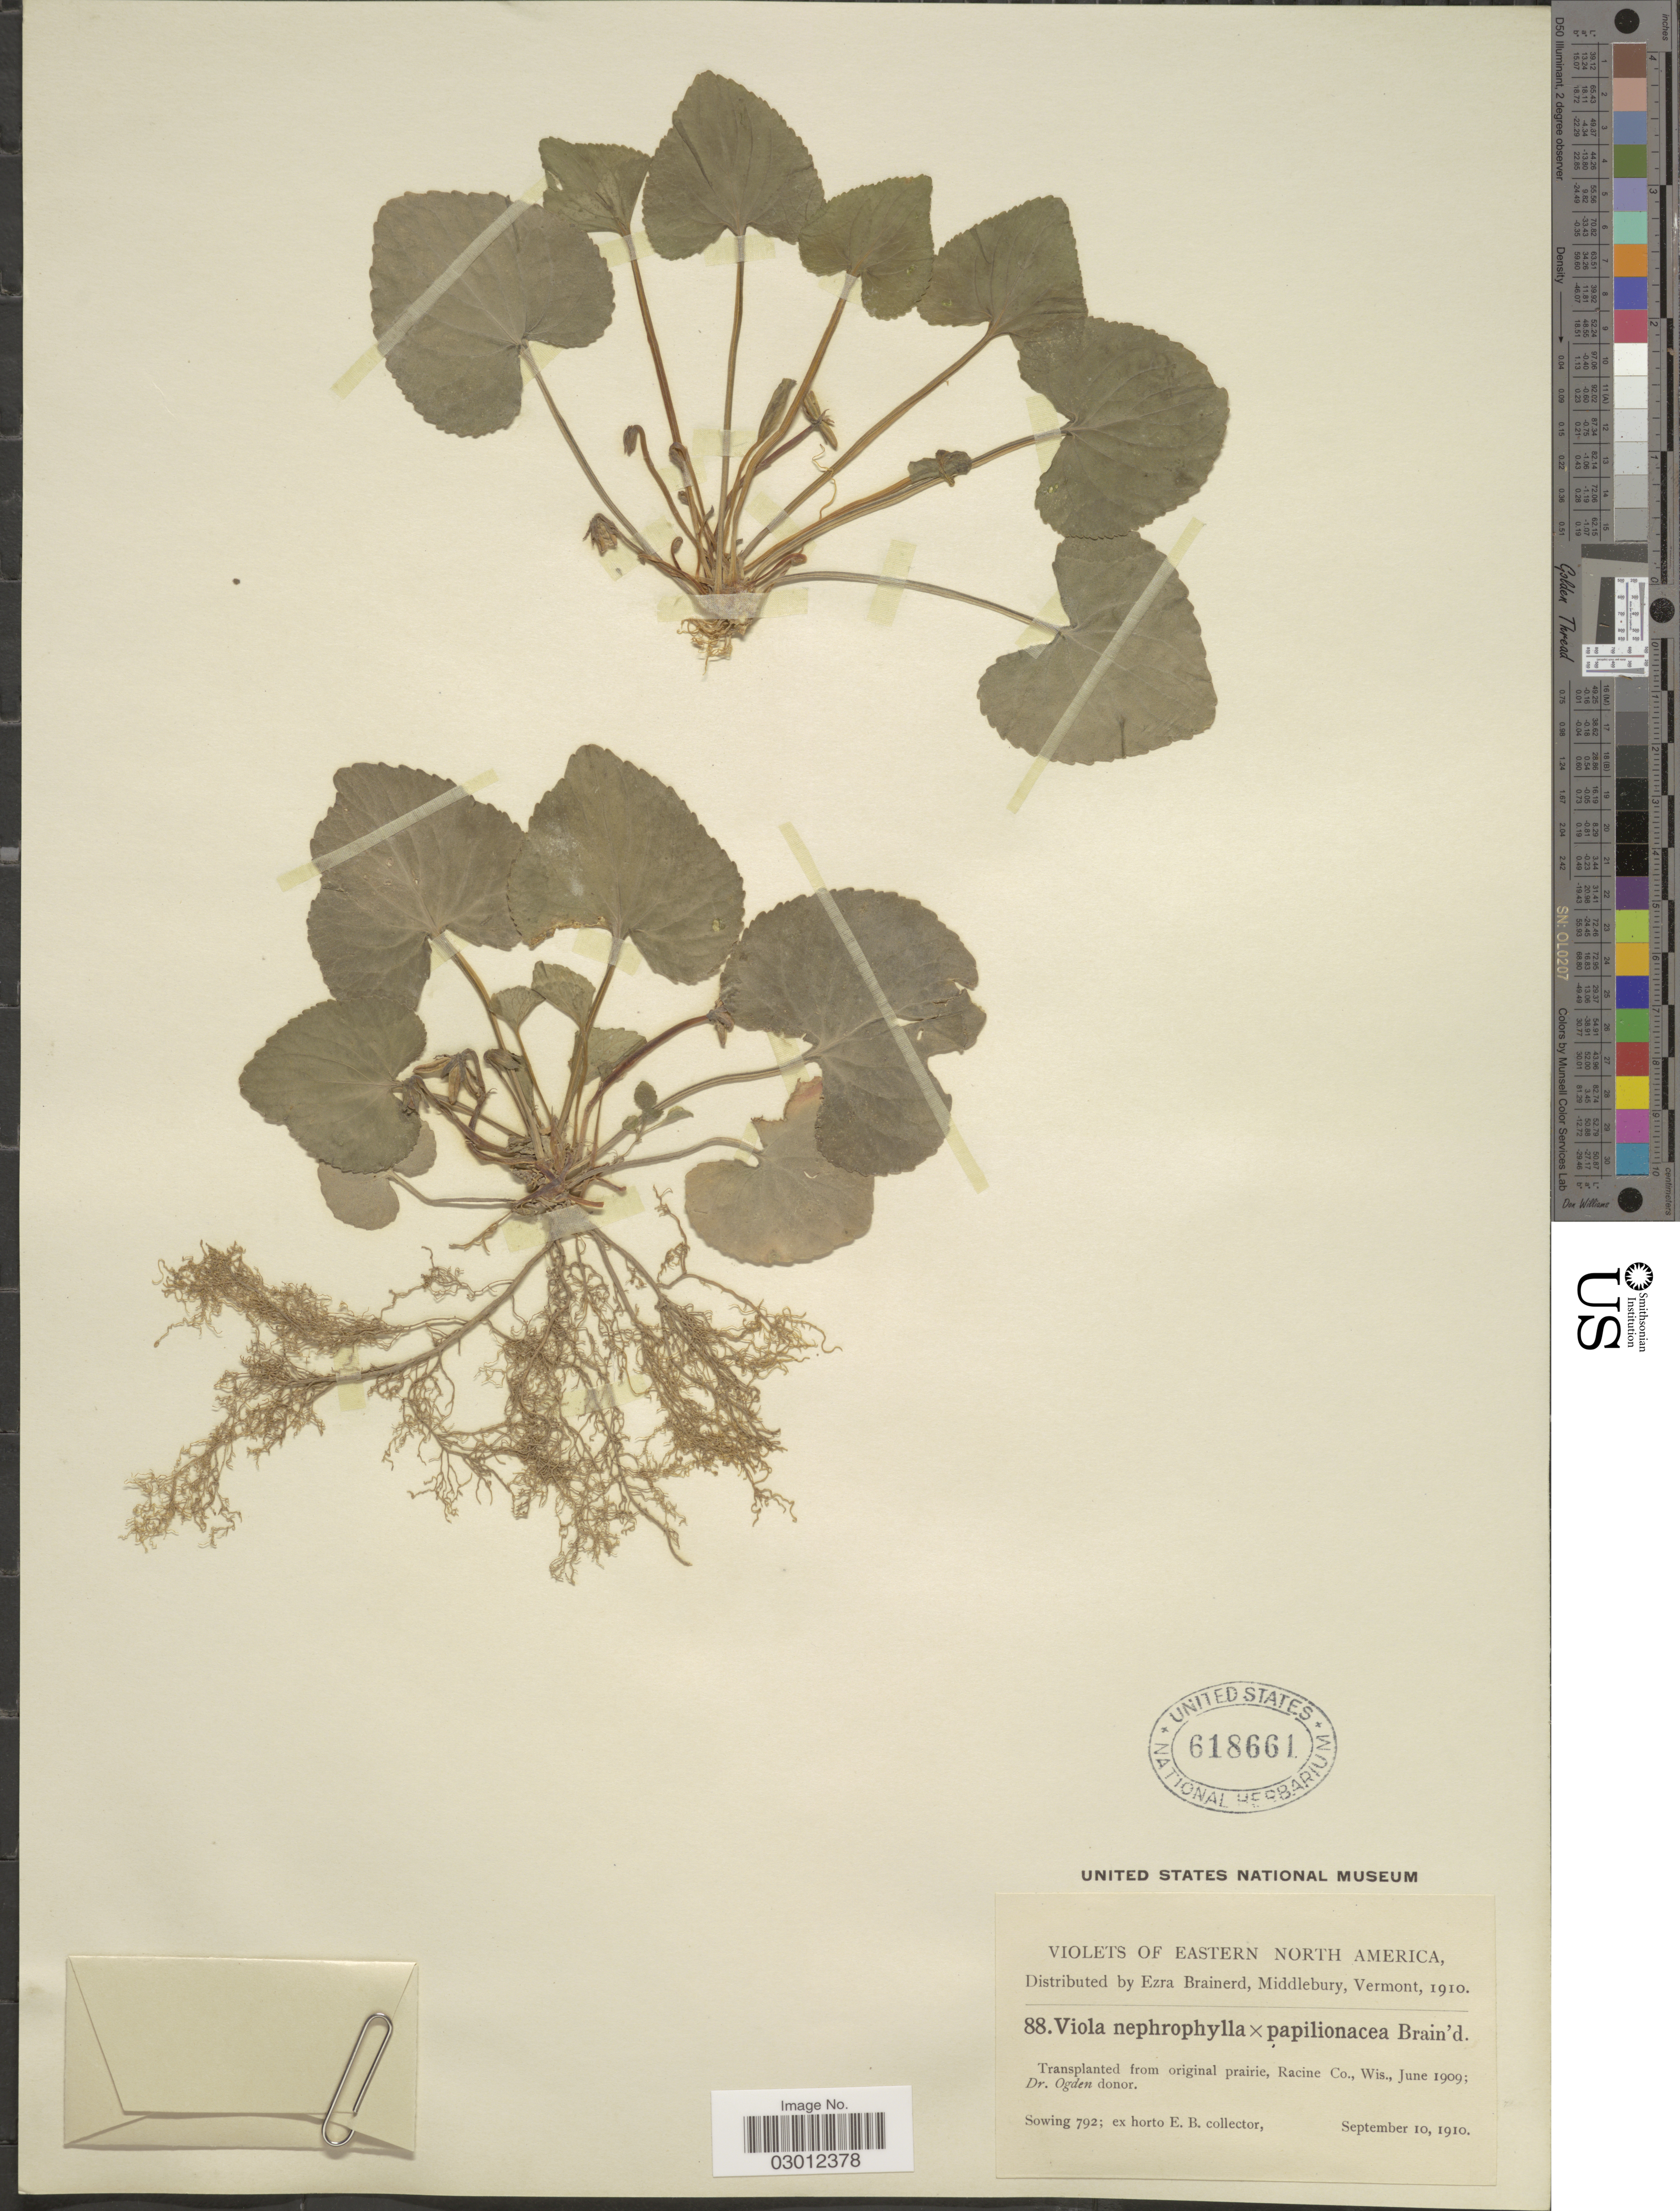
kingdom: Plantae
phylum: Tracheophyta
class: Magnoliopsida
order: Malpighiales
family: Violaceae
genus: Viola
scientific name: Viola nephrophylla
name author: Greene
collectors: ex herb. Ezra Brainerd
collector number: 88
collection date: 1910-09-10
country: United States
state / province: Wisconsin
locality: Eastern North America. Transplanted from original prairie, Racine Co., Wis.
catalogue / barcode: US 618661